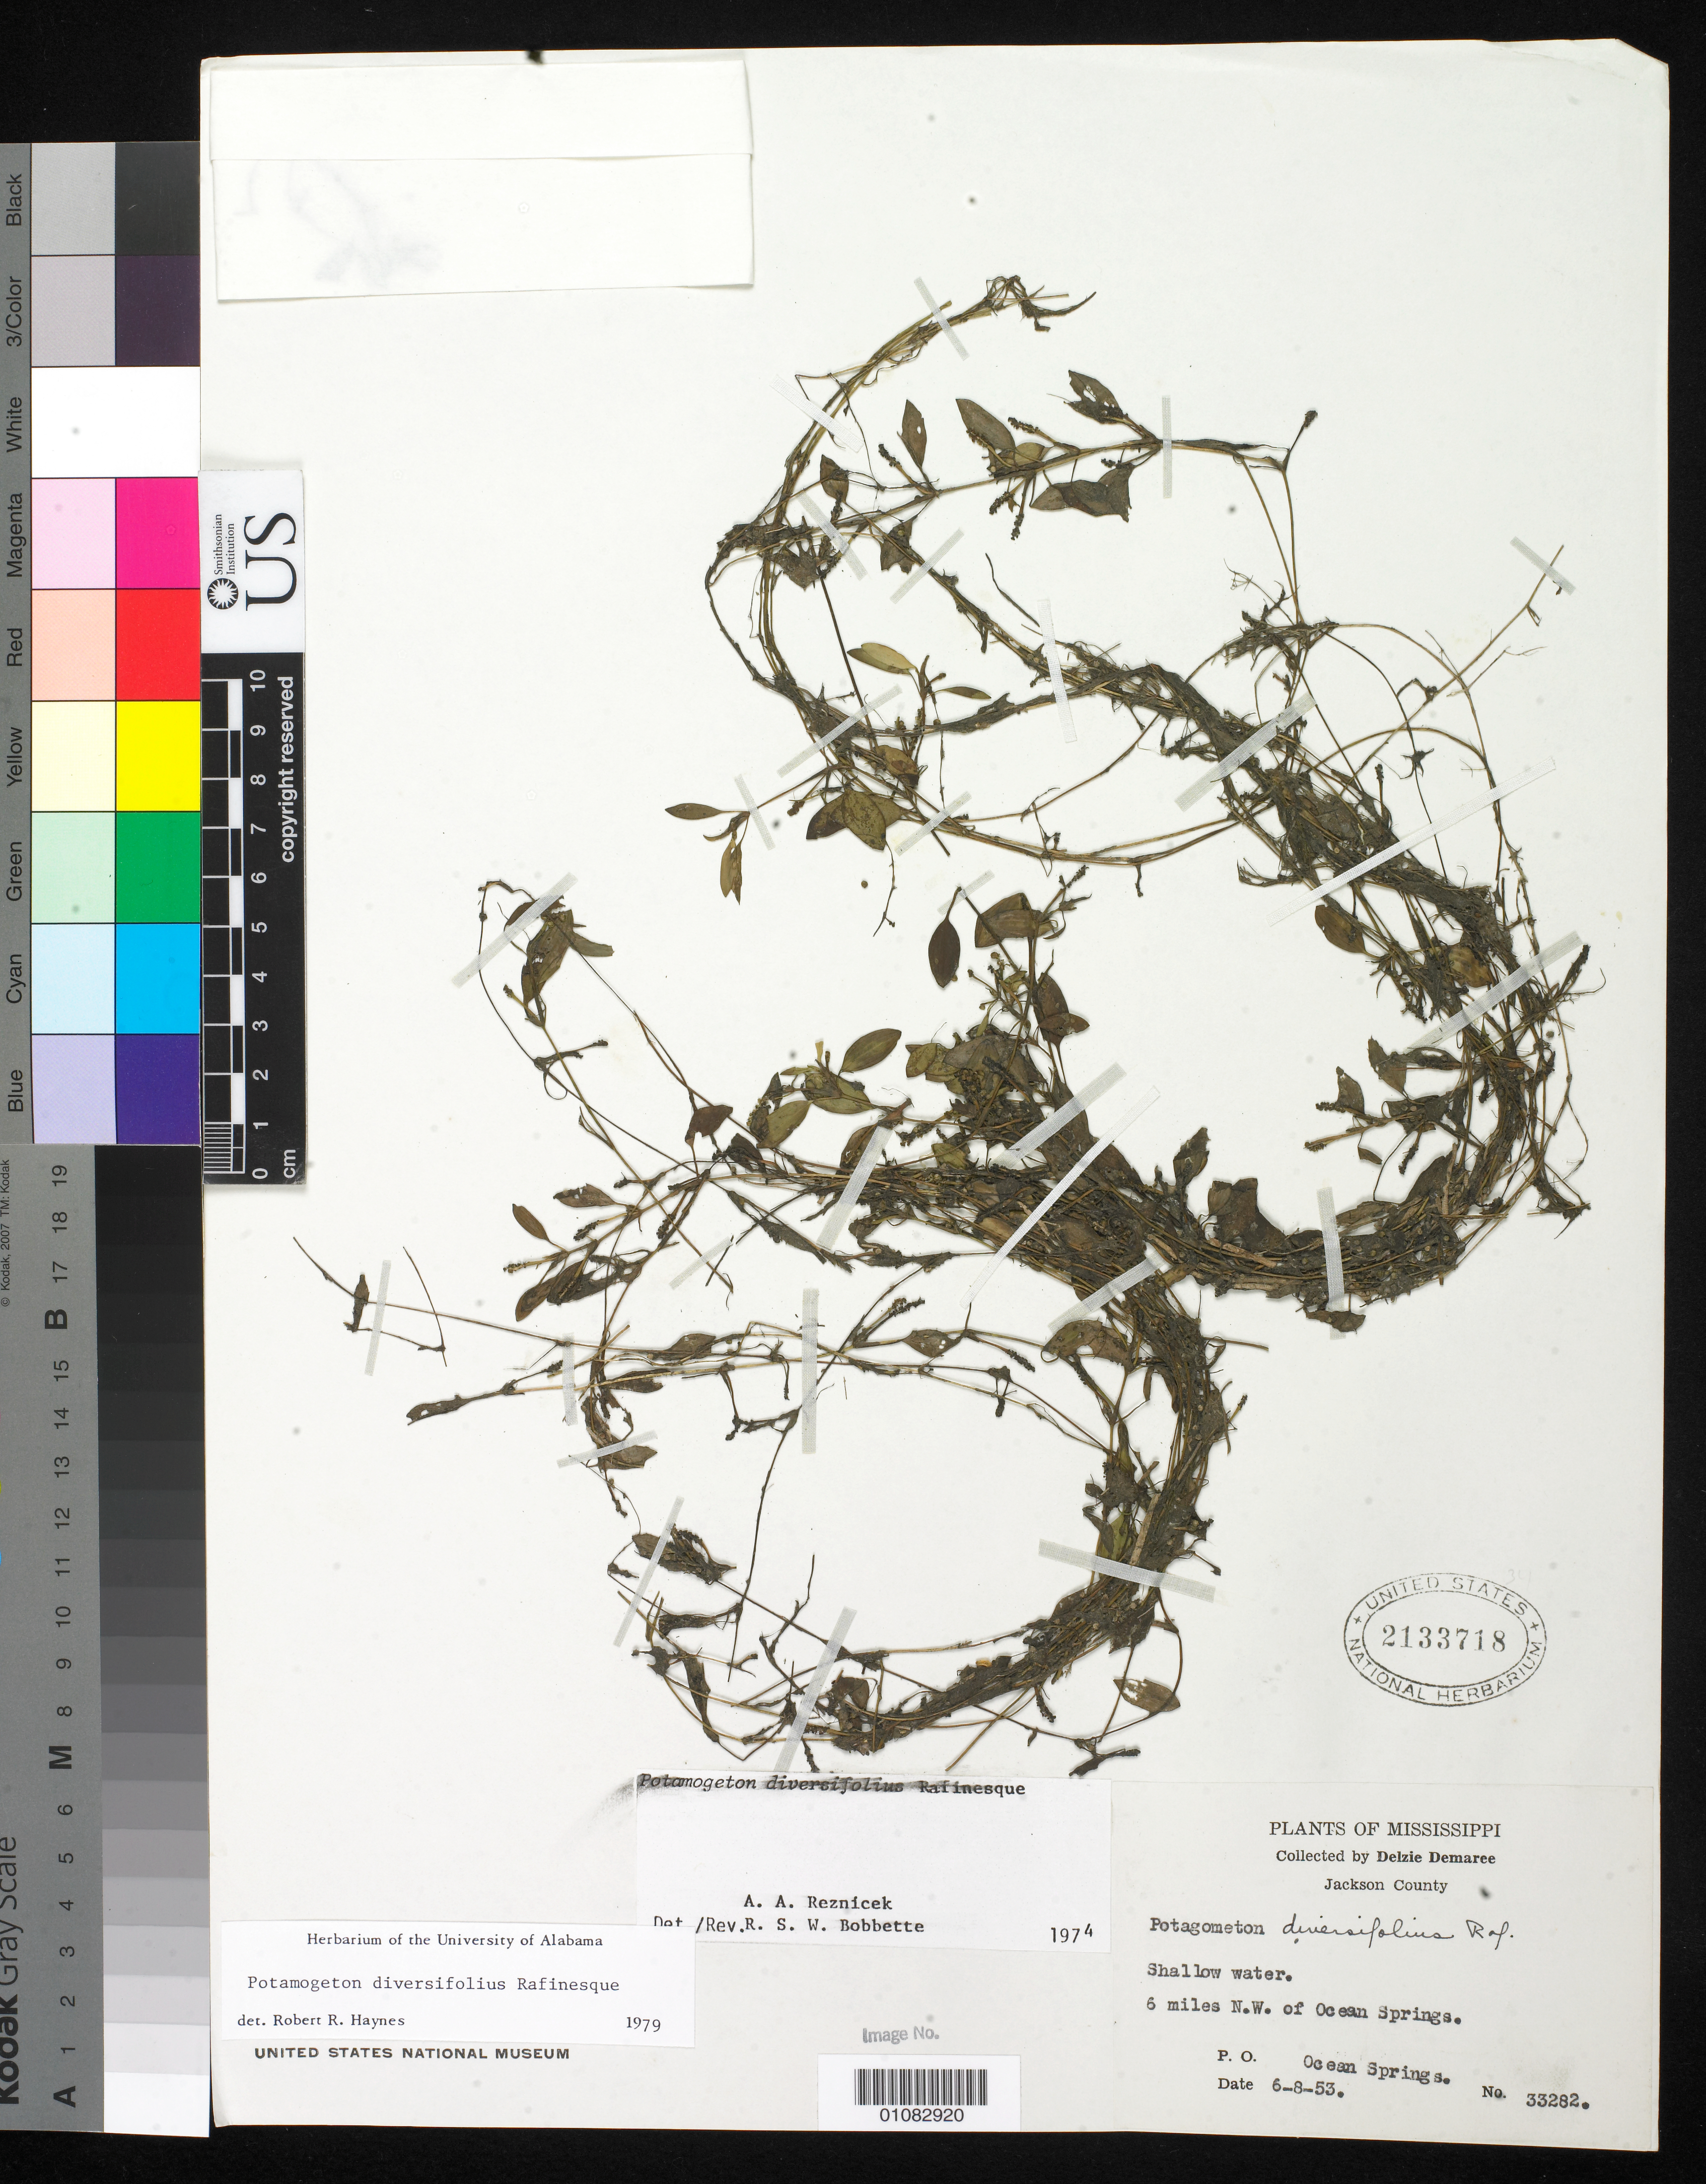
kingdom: Plantae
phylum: Tracheophyta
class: Liliopsida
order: Alismatales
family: Potamogetonaceae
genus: Potamogeton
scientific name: Potamogeton diversifolius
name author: Raf.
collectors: D. Demaree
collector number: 33282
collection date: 1953-06-08 or 1953-08-06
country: United States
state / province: Mississippi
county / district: Jackson County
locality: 6 mi. NW of Ocean Springs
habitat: Shallow water.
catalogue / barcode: US 2133718